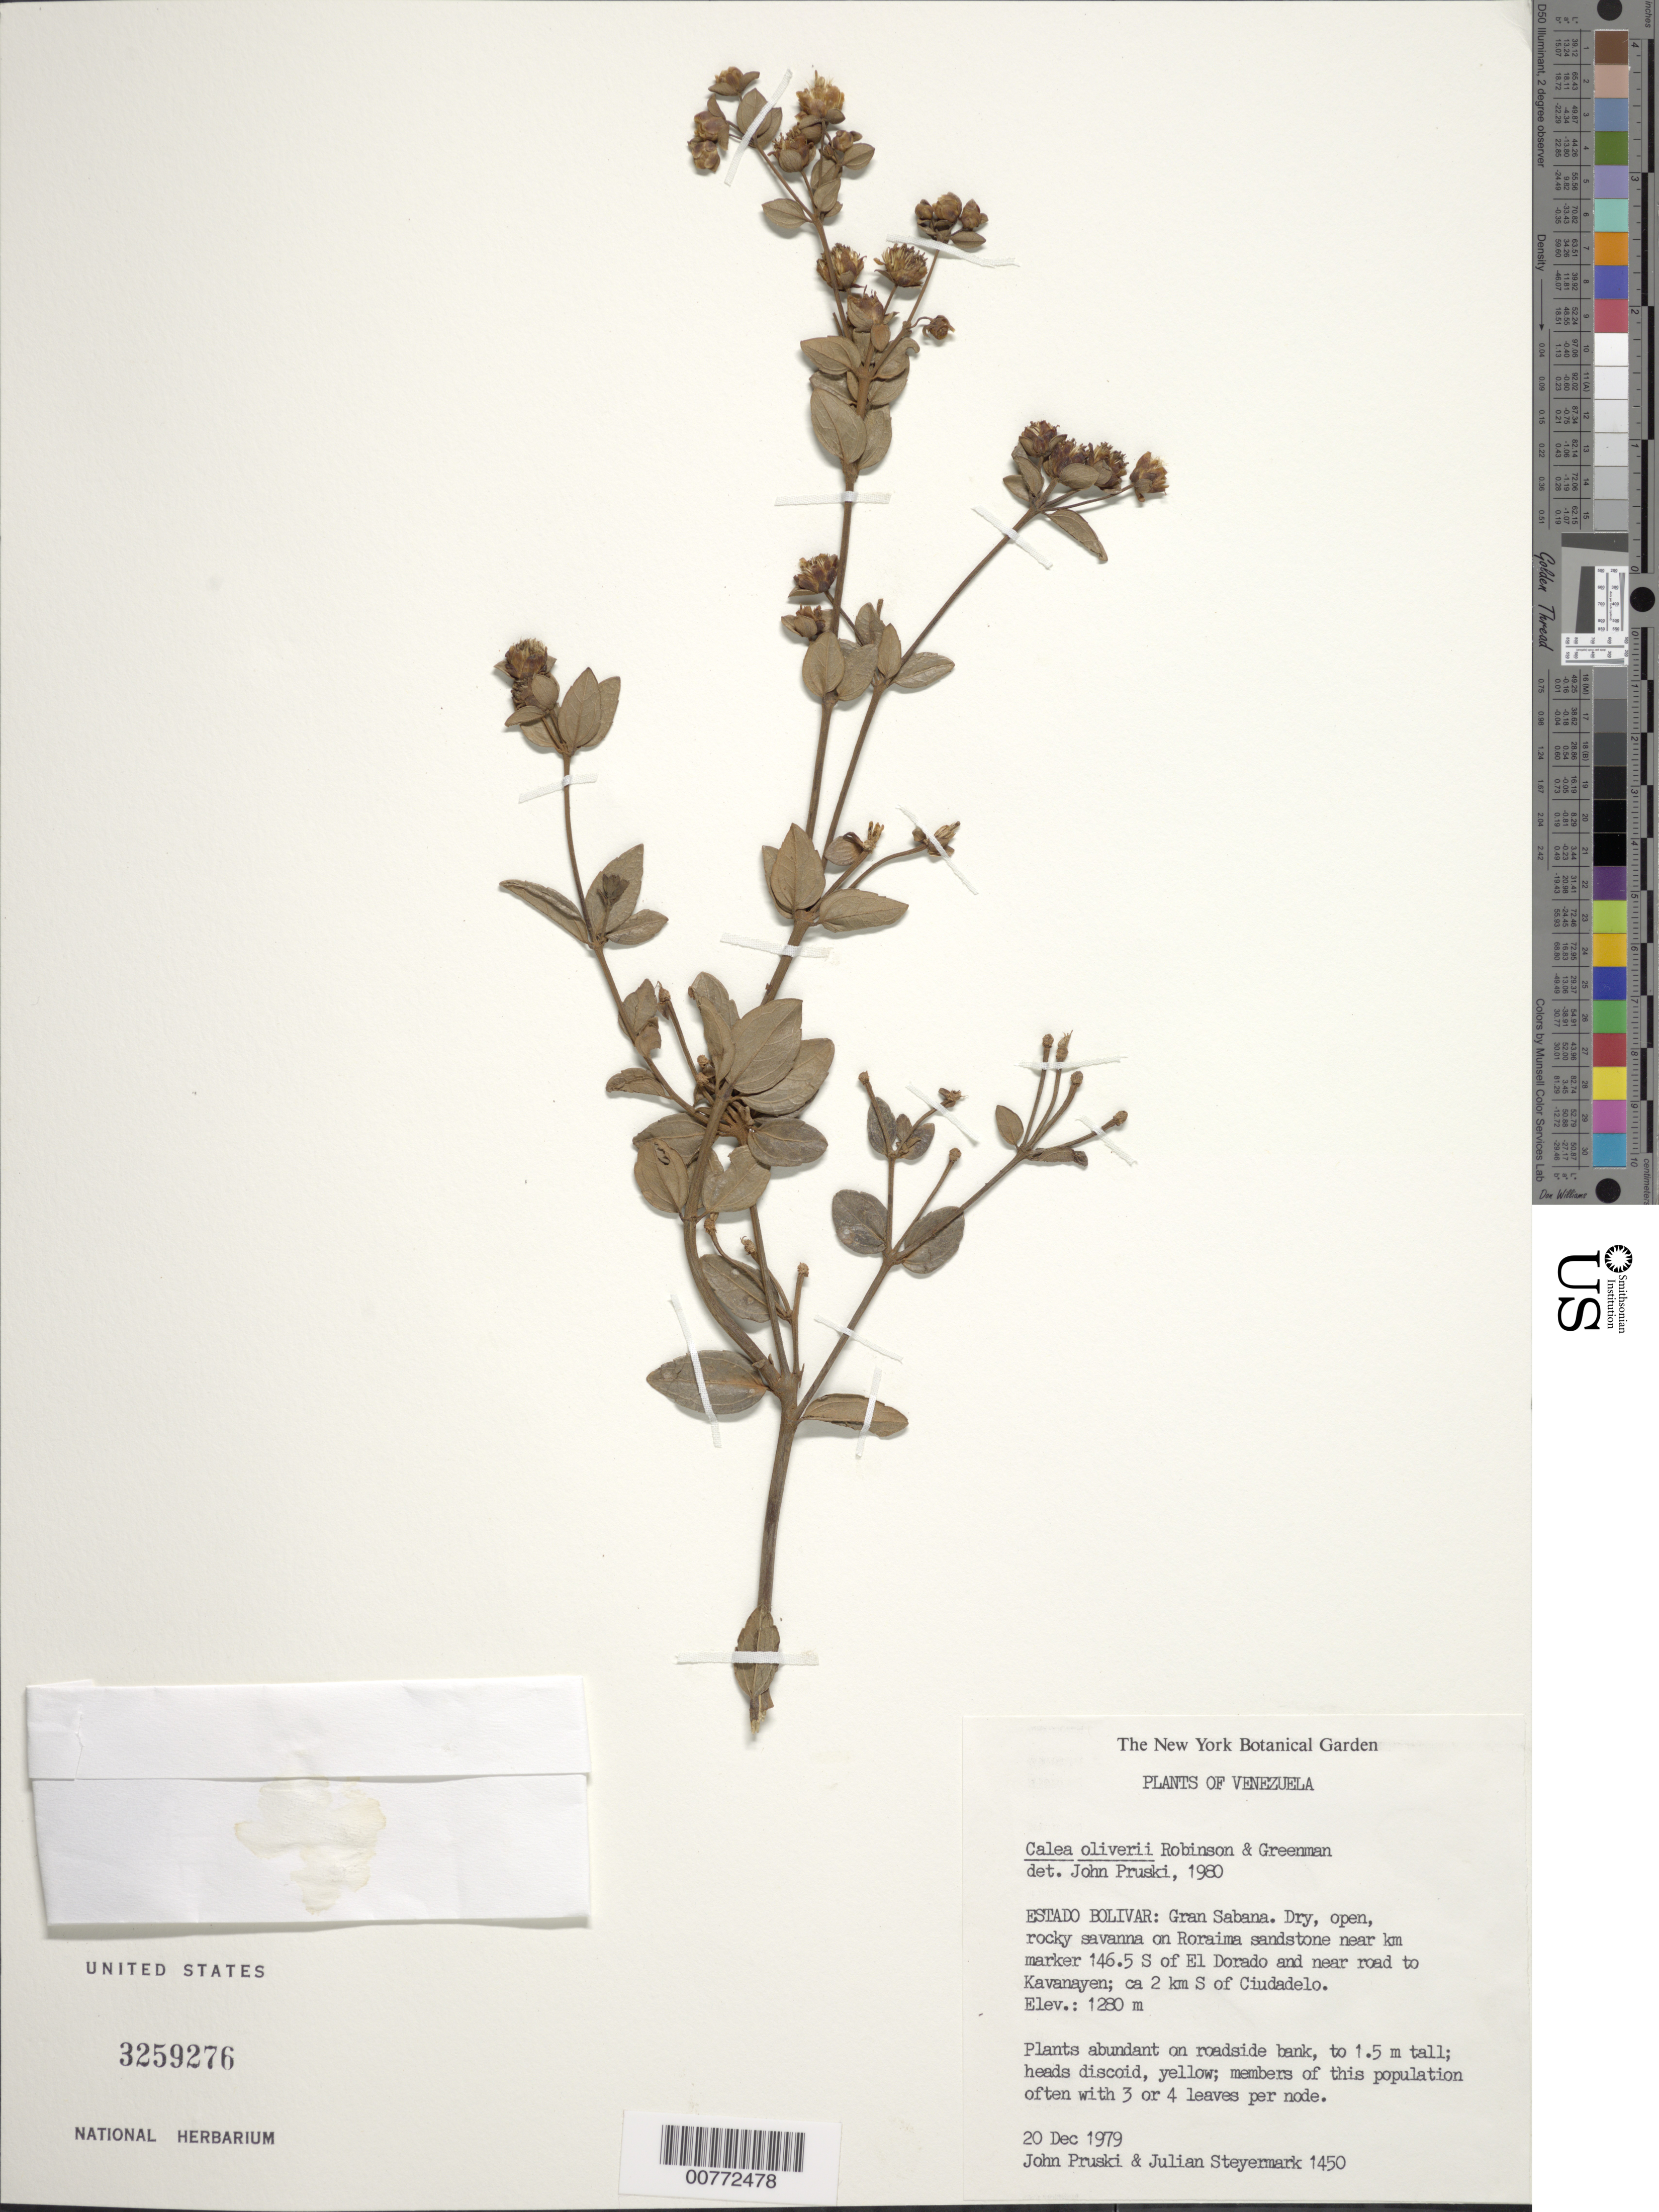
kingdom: Plantae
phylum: Tracheophyta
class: Magnoliopsida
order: Asterales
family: Asteraceae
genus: Calea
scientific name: Calea oliveri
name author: B.L. Rob. & Greenm.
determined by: Bueno, Vinicius Resende, (ICN), Universidade Federal do Rio Grande do Sul (BRAZIL)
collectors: J. F. Pruski & J. Steyermark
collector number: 1450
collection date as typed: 20-Dec-79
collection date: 1979-12-20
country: Venezuela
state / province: Bolívar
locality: Roraima sandstone near km marker 146.5 S of El Dorado, near road to Kavanayen, ca 2 km S of Ciudadelo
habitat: Dry, open, rocky savanna; on roadside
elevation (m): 1280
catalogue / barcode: US 3259276